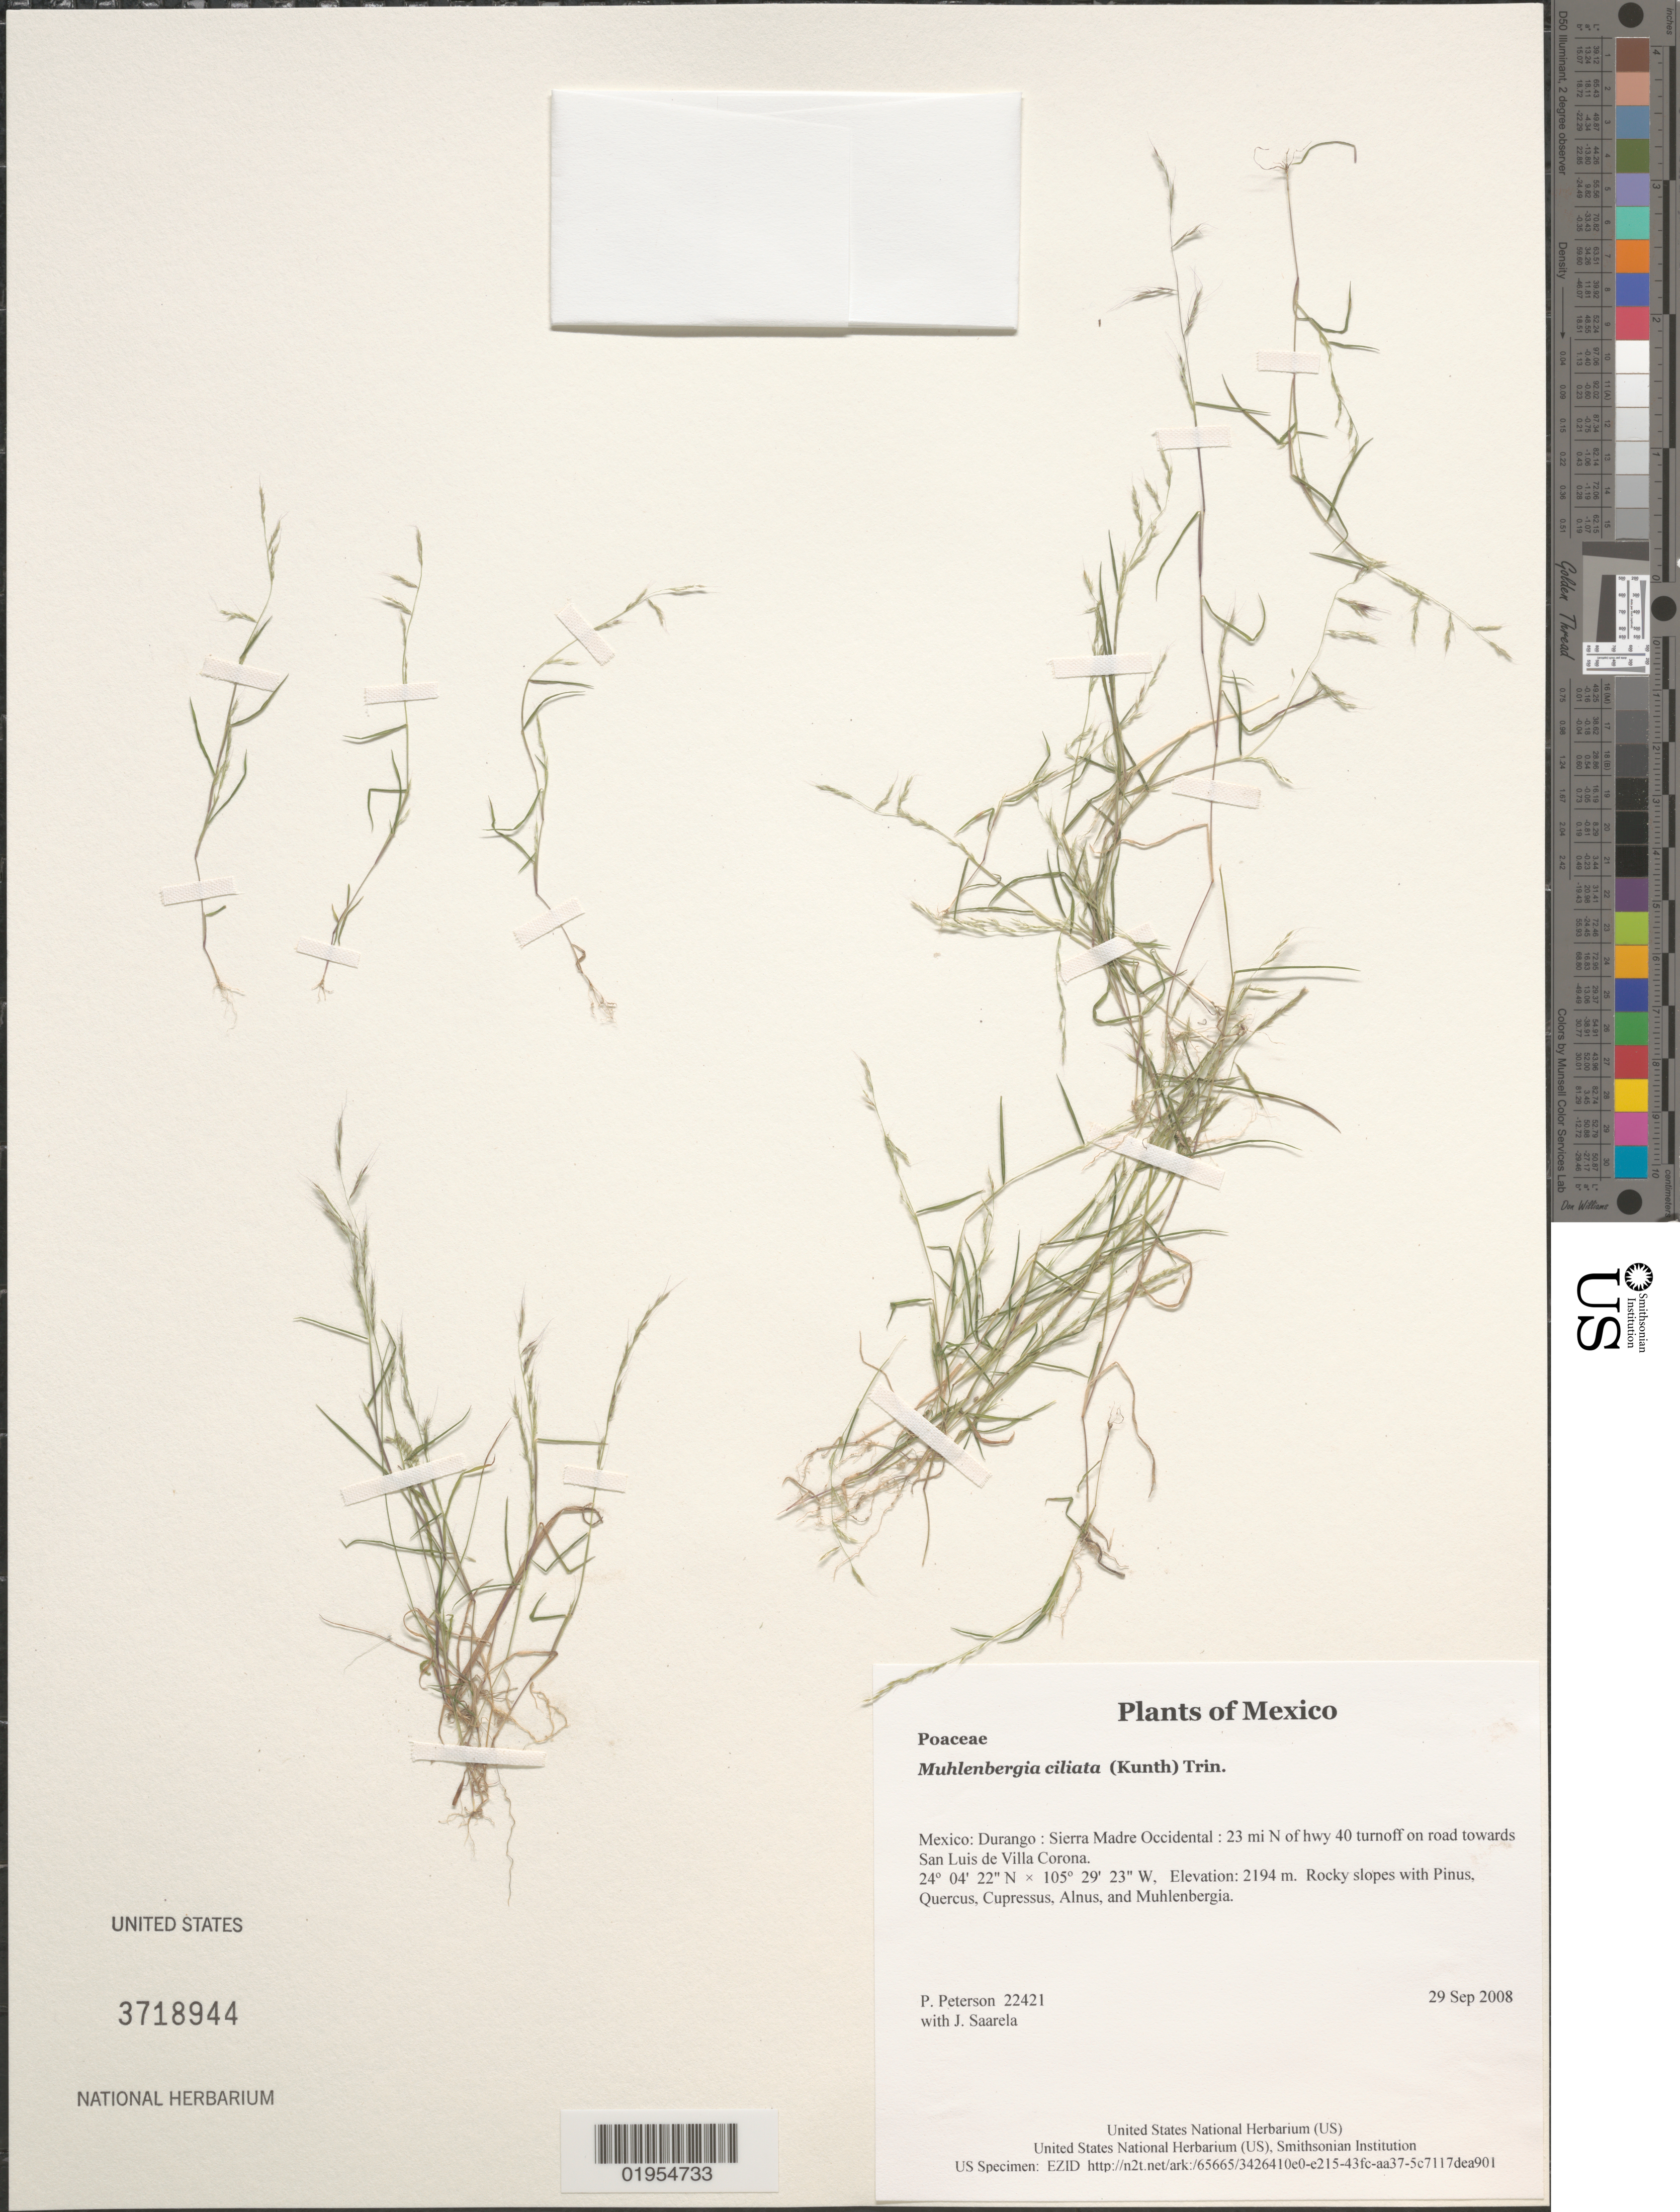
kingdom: Plantae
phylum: Tracheophyta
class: Liliopsida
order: Poales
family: Poaceae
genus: Muhlenbergia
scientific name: Muhlenbergia ciliata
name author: (Kunth) Trin.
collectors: P. M. Peterson & J. Saarela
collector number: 22421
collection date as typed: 29 Sep 2008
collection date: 2008-09-29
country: Mexico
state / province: Durango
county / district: Sierra Madre Occidental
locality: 23 mi N of hwy 40 turnoff on road towards San Luis de Villa Corona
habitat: Rocky slopes with Pinus, Quercus, Cupressus, Alnus, and Muhlenbergia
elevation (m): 2194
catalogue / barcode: US 3718944